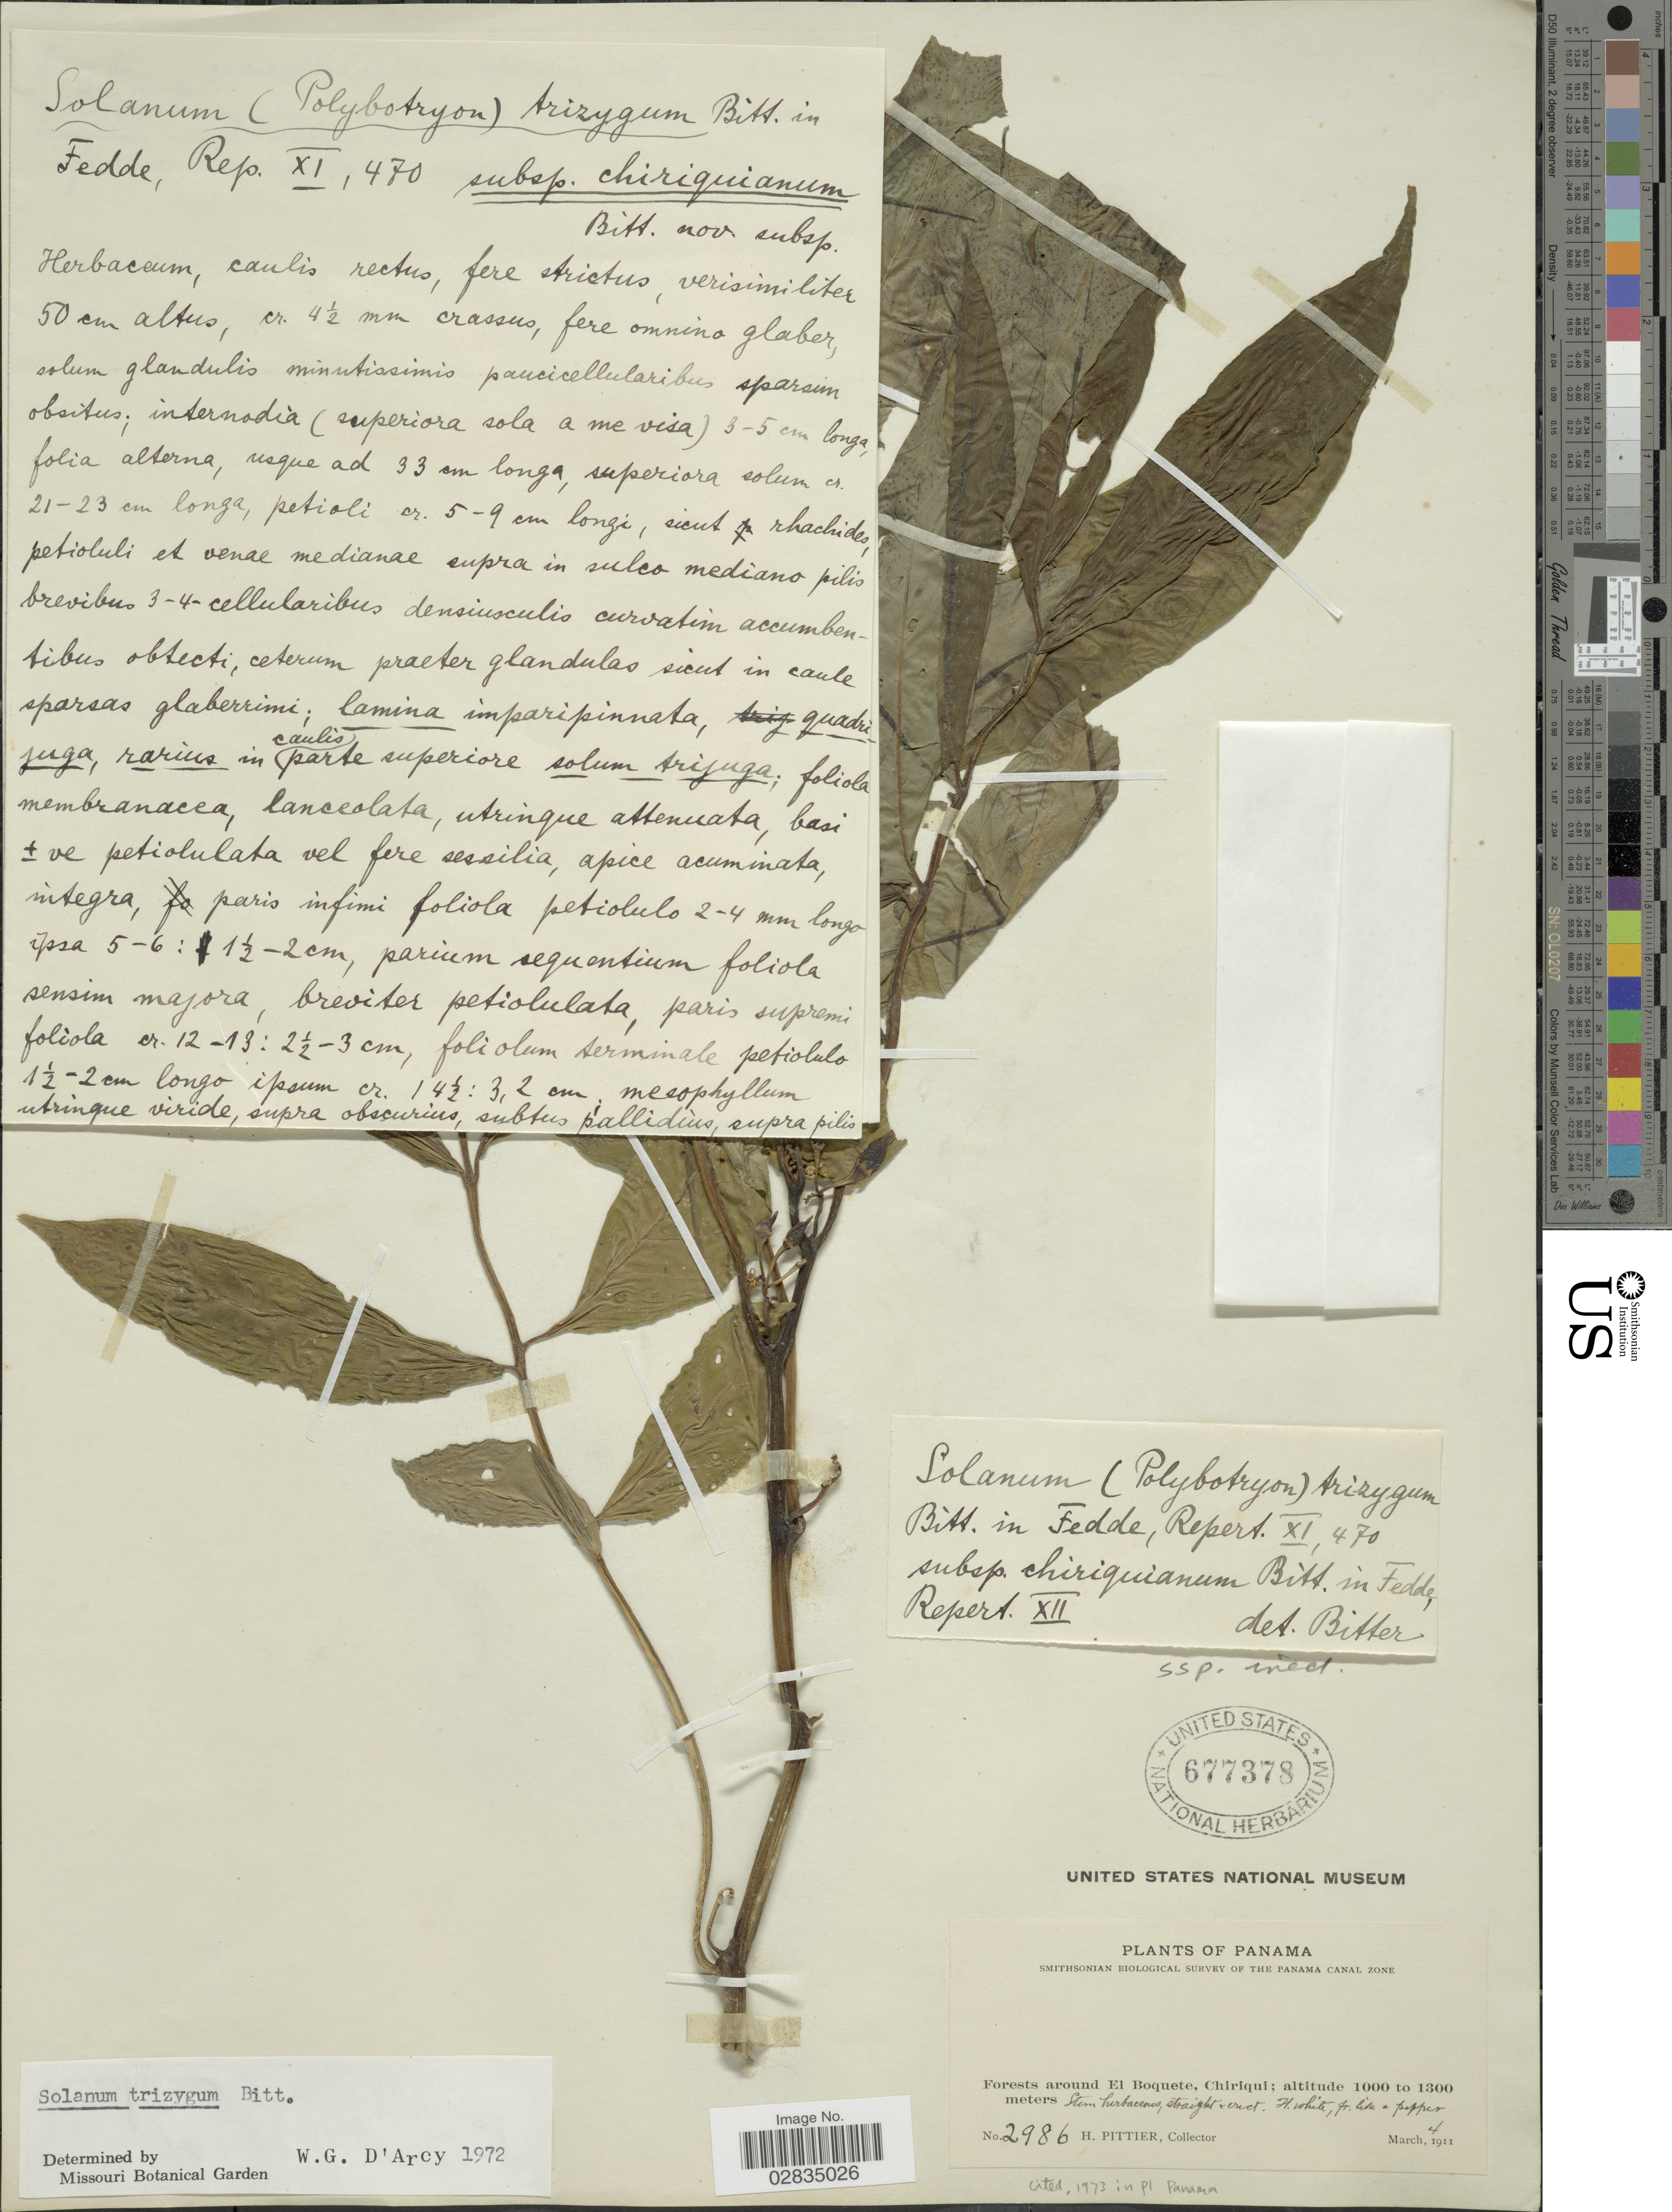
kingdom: Plantae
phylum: Tracheophyta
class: Magnoliopsida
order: Solanales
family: Solanaceae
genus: Solanum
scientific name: Solanum trizygum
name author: Bitter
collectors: H. F. Pittier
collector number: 2986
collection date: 1911-03-04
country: Panama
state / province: Chiriqui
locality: Forests around El Boquete.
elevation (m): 1000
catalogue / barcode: US 677378